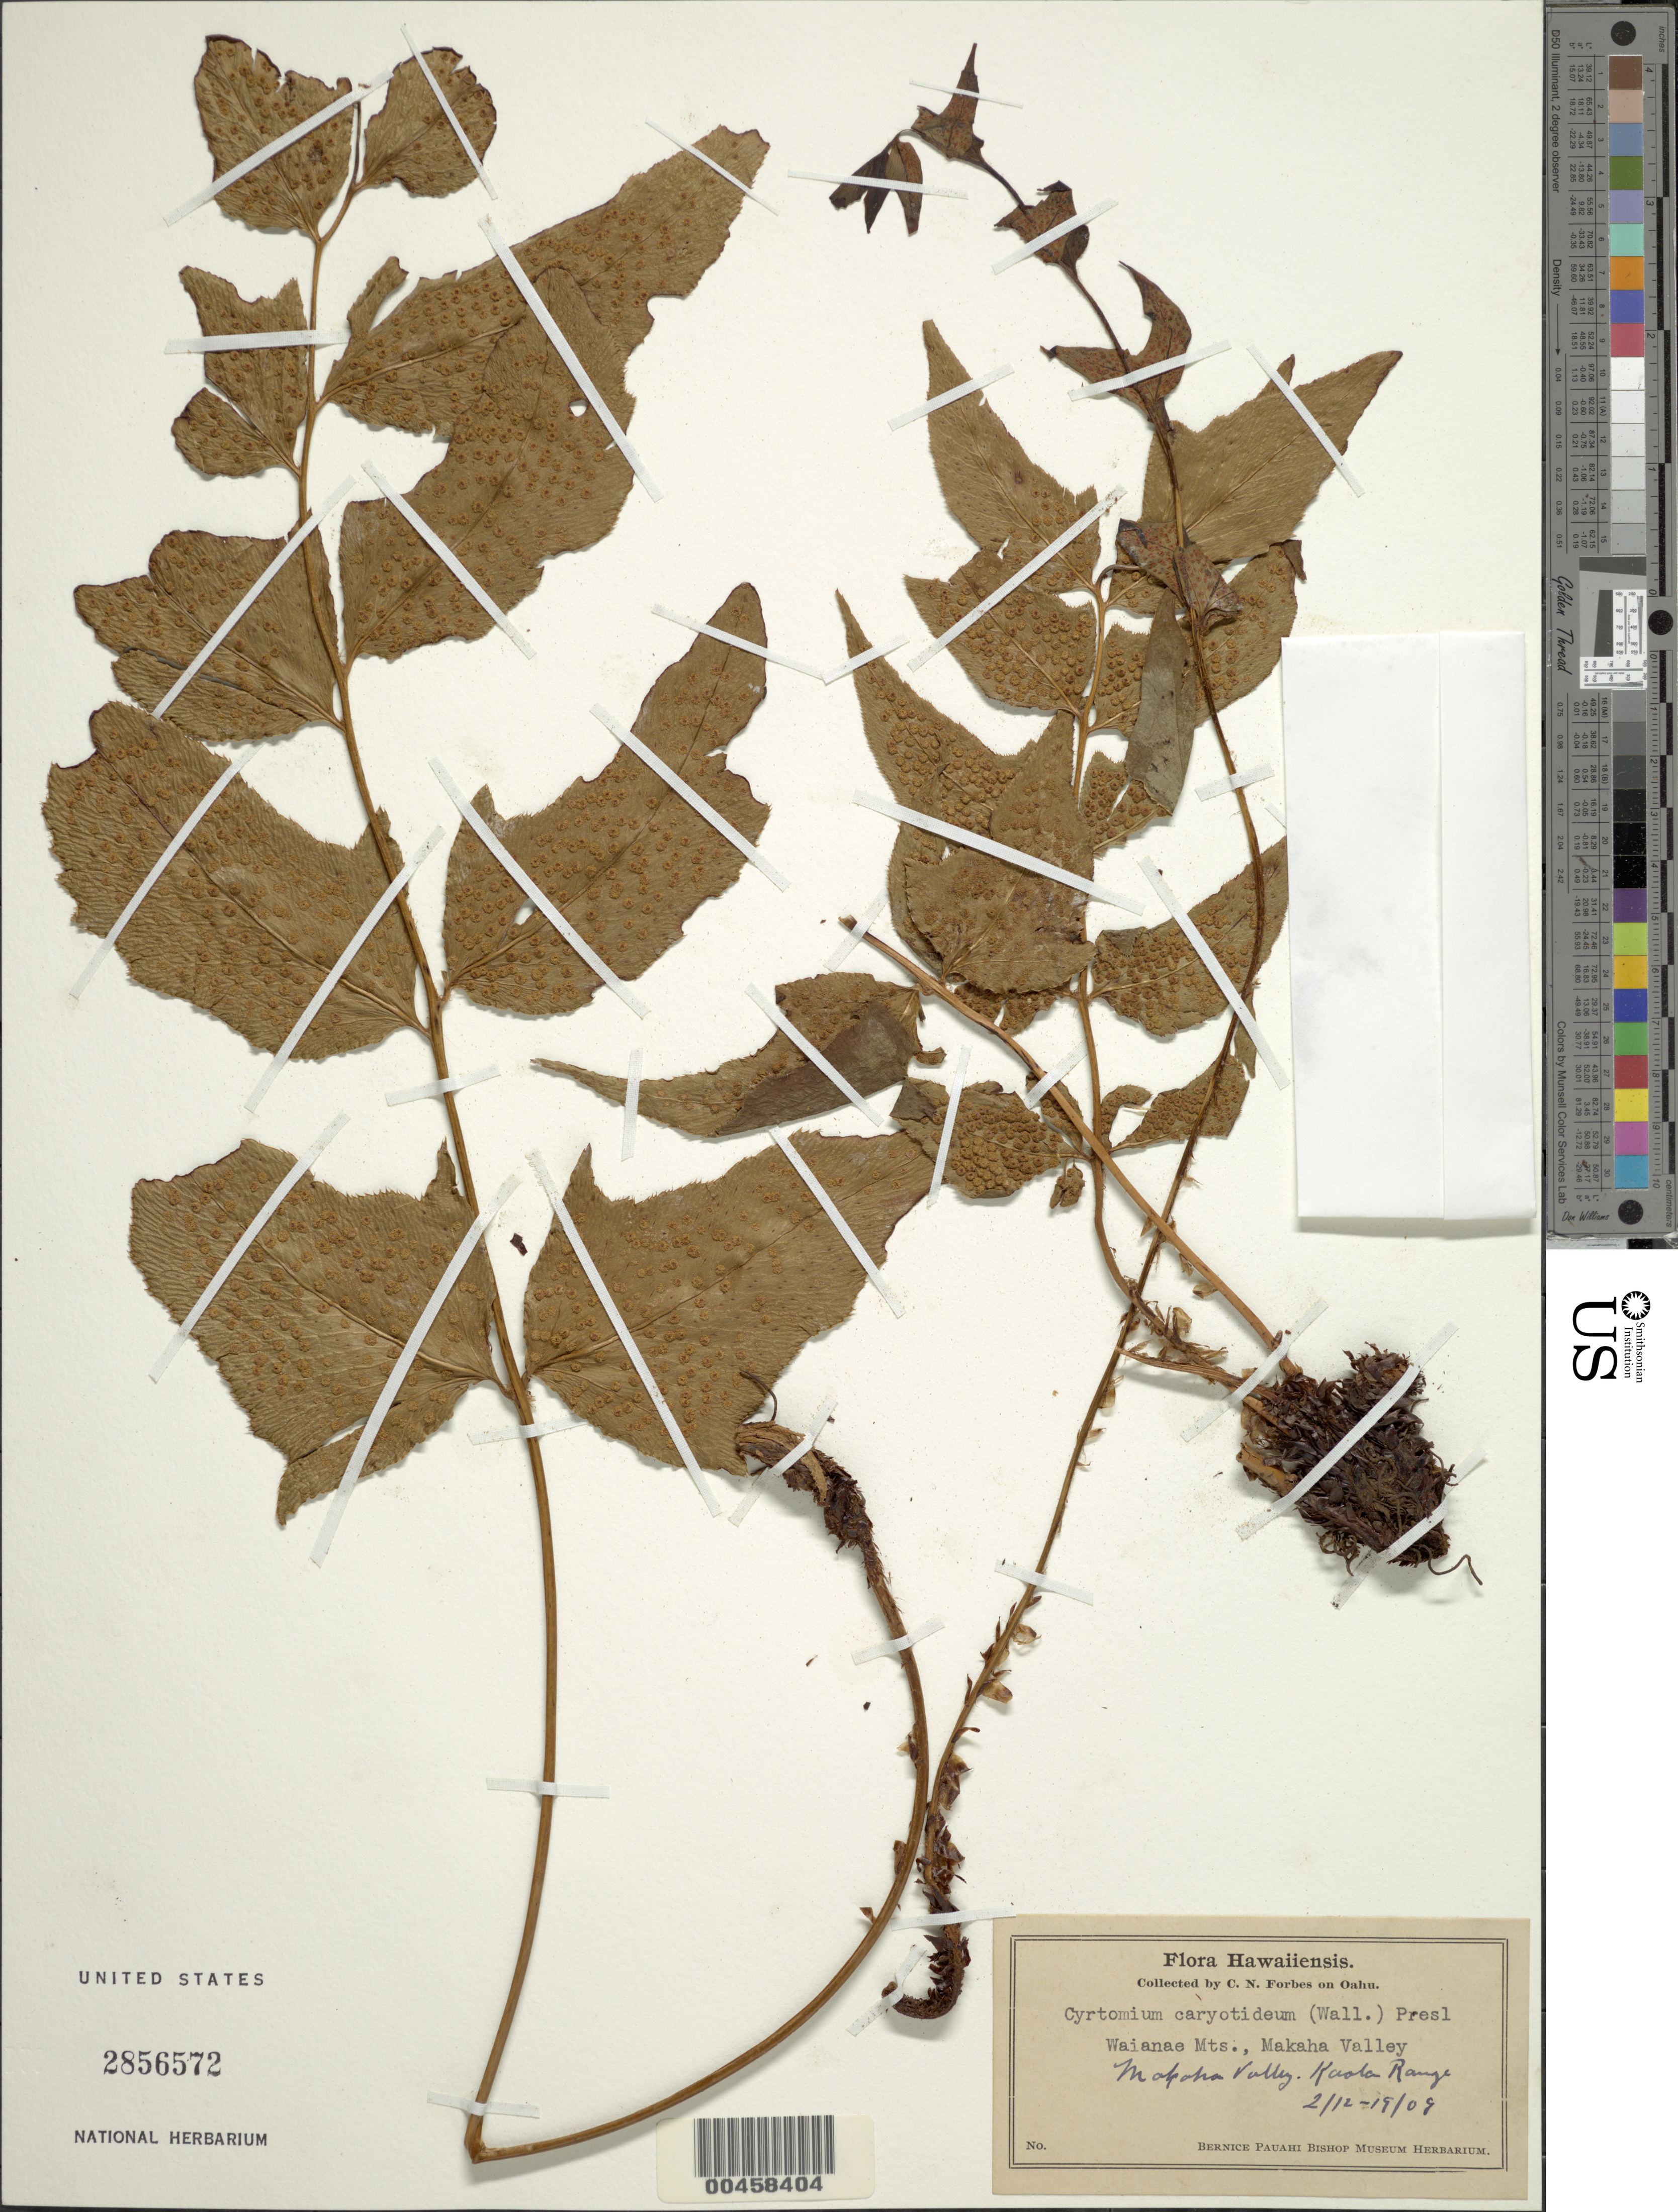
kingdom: Plantae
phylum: Tracheophyta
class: Polypodiopsida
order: Polypodiales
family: Dryopteridaceae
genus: Cyrtomium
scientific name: Cyrtomium caryotideum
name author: (Wall. ex Hook. & Grev.) C. Presl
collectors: C. N. Forbes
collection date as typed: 12 Feb 1909 to 19 Feb 1909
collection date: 1909-02-12/1909-02-19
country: United States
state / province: Hawaii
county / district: Honolulu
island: Oahu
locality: Waianae Mts., Makaha Valley, Kaala Range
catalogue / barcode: US 2856572